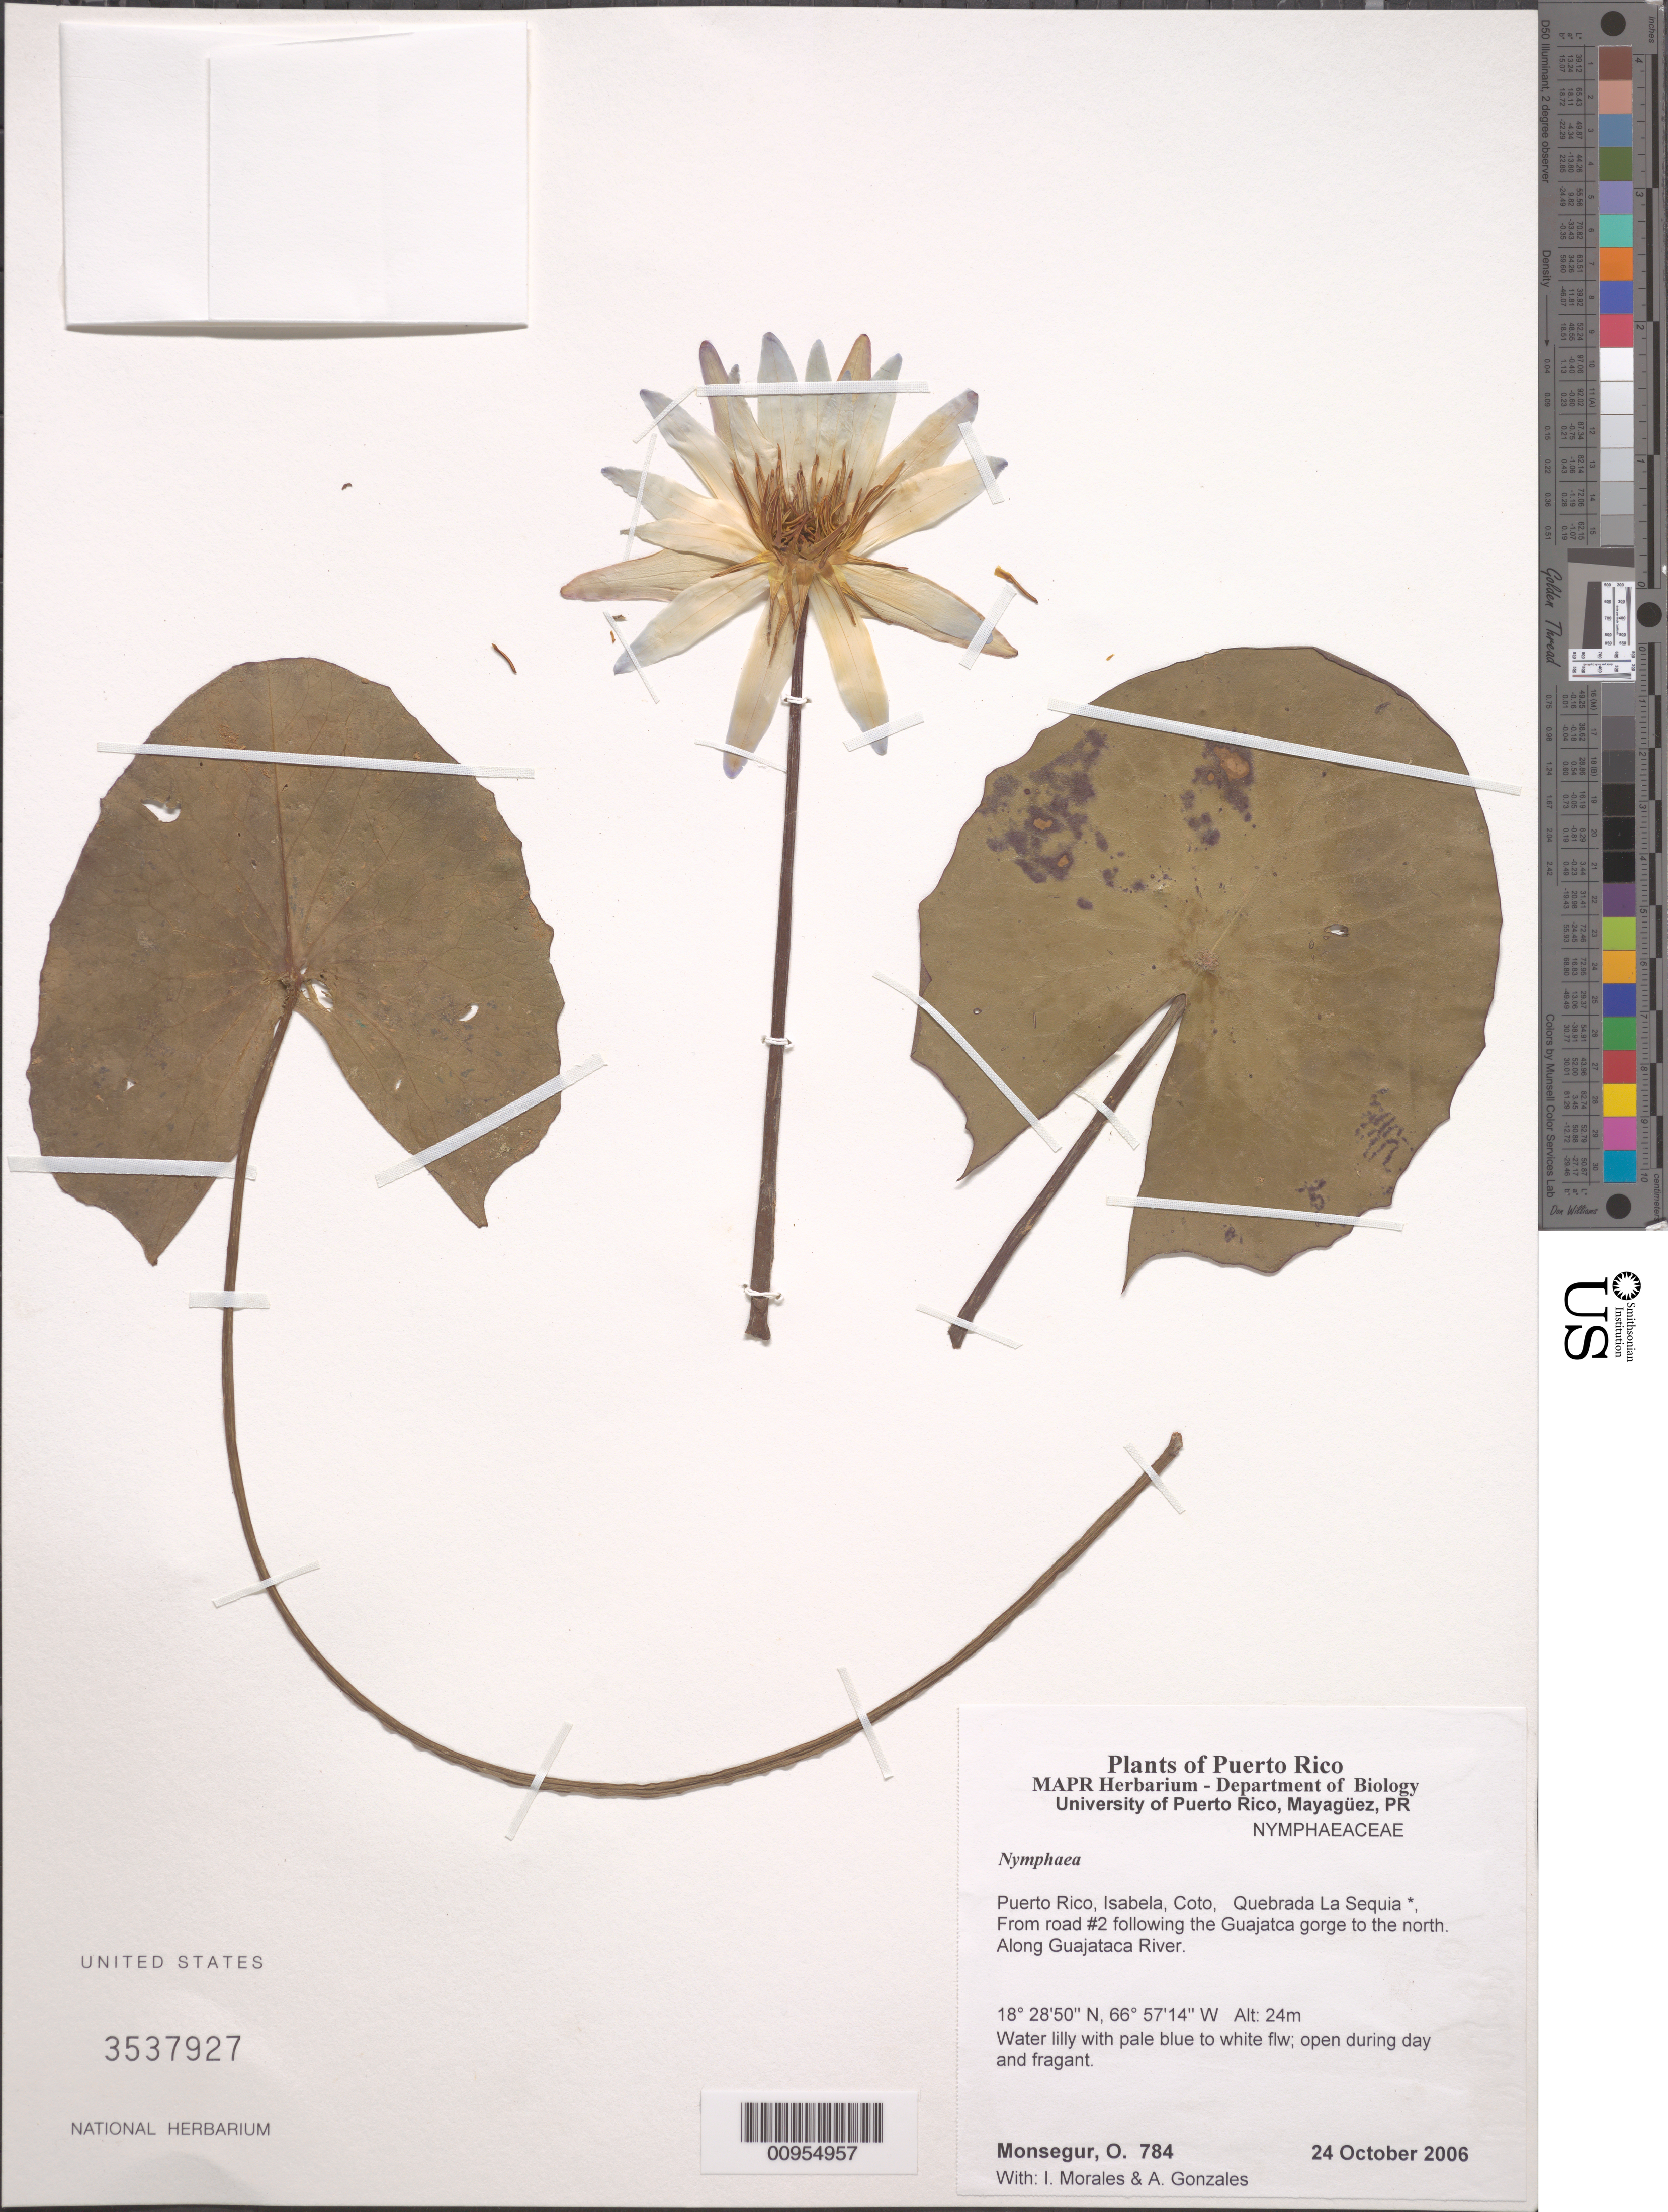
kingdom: Plantae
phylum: Tracheophyta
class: Magnoliopsida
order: Nymphaeales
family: Nymphaeaceae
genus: Nymphaea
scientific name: Nymphaea sp.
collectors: O. Monsegur, A. C. González & I. Morales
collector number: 784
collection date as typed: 24 Oct 2006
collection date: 2006-10-24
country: Puerto Rico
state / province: Isabela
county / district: Coto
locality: From road #2 following the Guajatca gorge to the north. Along Guajataca River.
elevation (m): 24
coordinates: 18.28504, 66.57144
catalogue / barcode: US 3537927